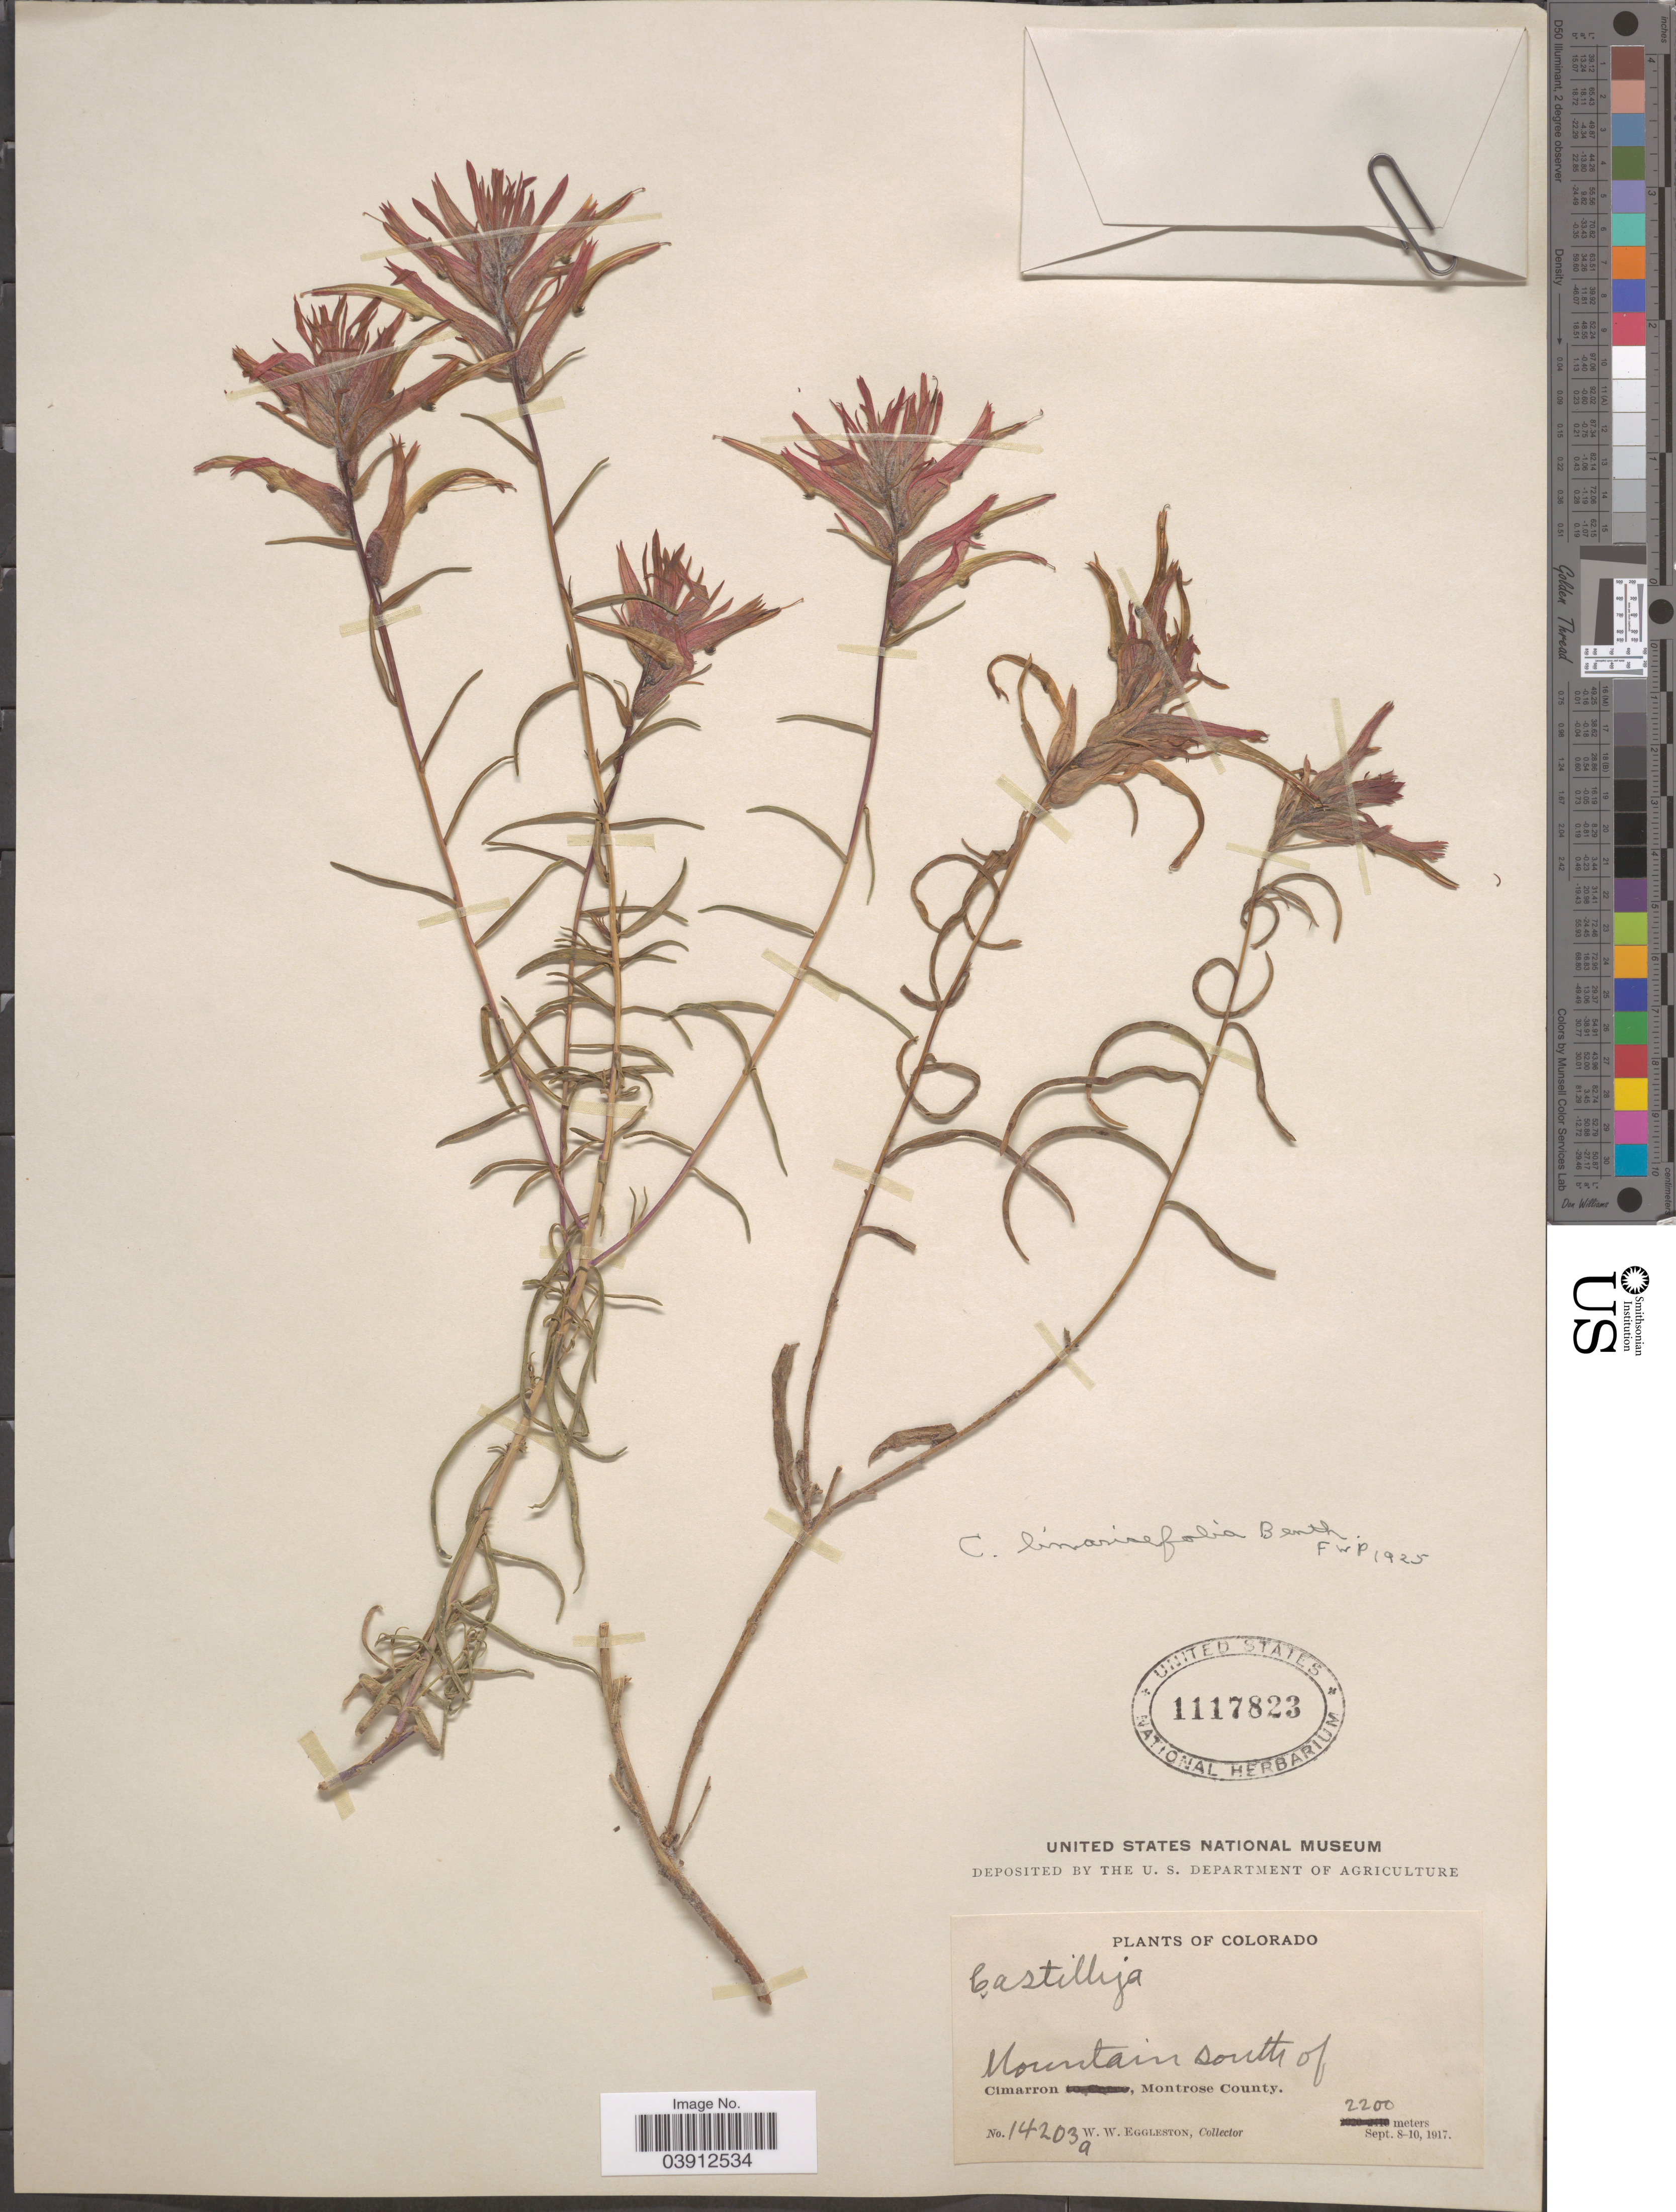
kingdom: Plantae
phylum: Tracheophyta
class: Magnoliopsida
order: Lamiales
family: Orobanchaceae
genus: Castilleja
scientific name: Castilleja linariifolia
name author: Benth.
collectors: W. W. Eggleston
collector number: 14203a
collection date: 1917-09-08/1917-09-10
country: United States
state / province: Colorado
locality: Mountain south of Cimarron, Montrose County.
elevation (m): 2200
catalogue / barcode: US 1117823